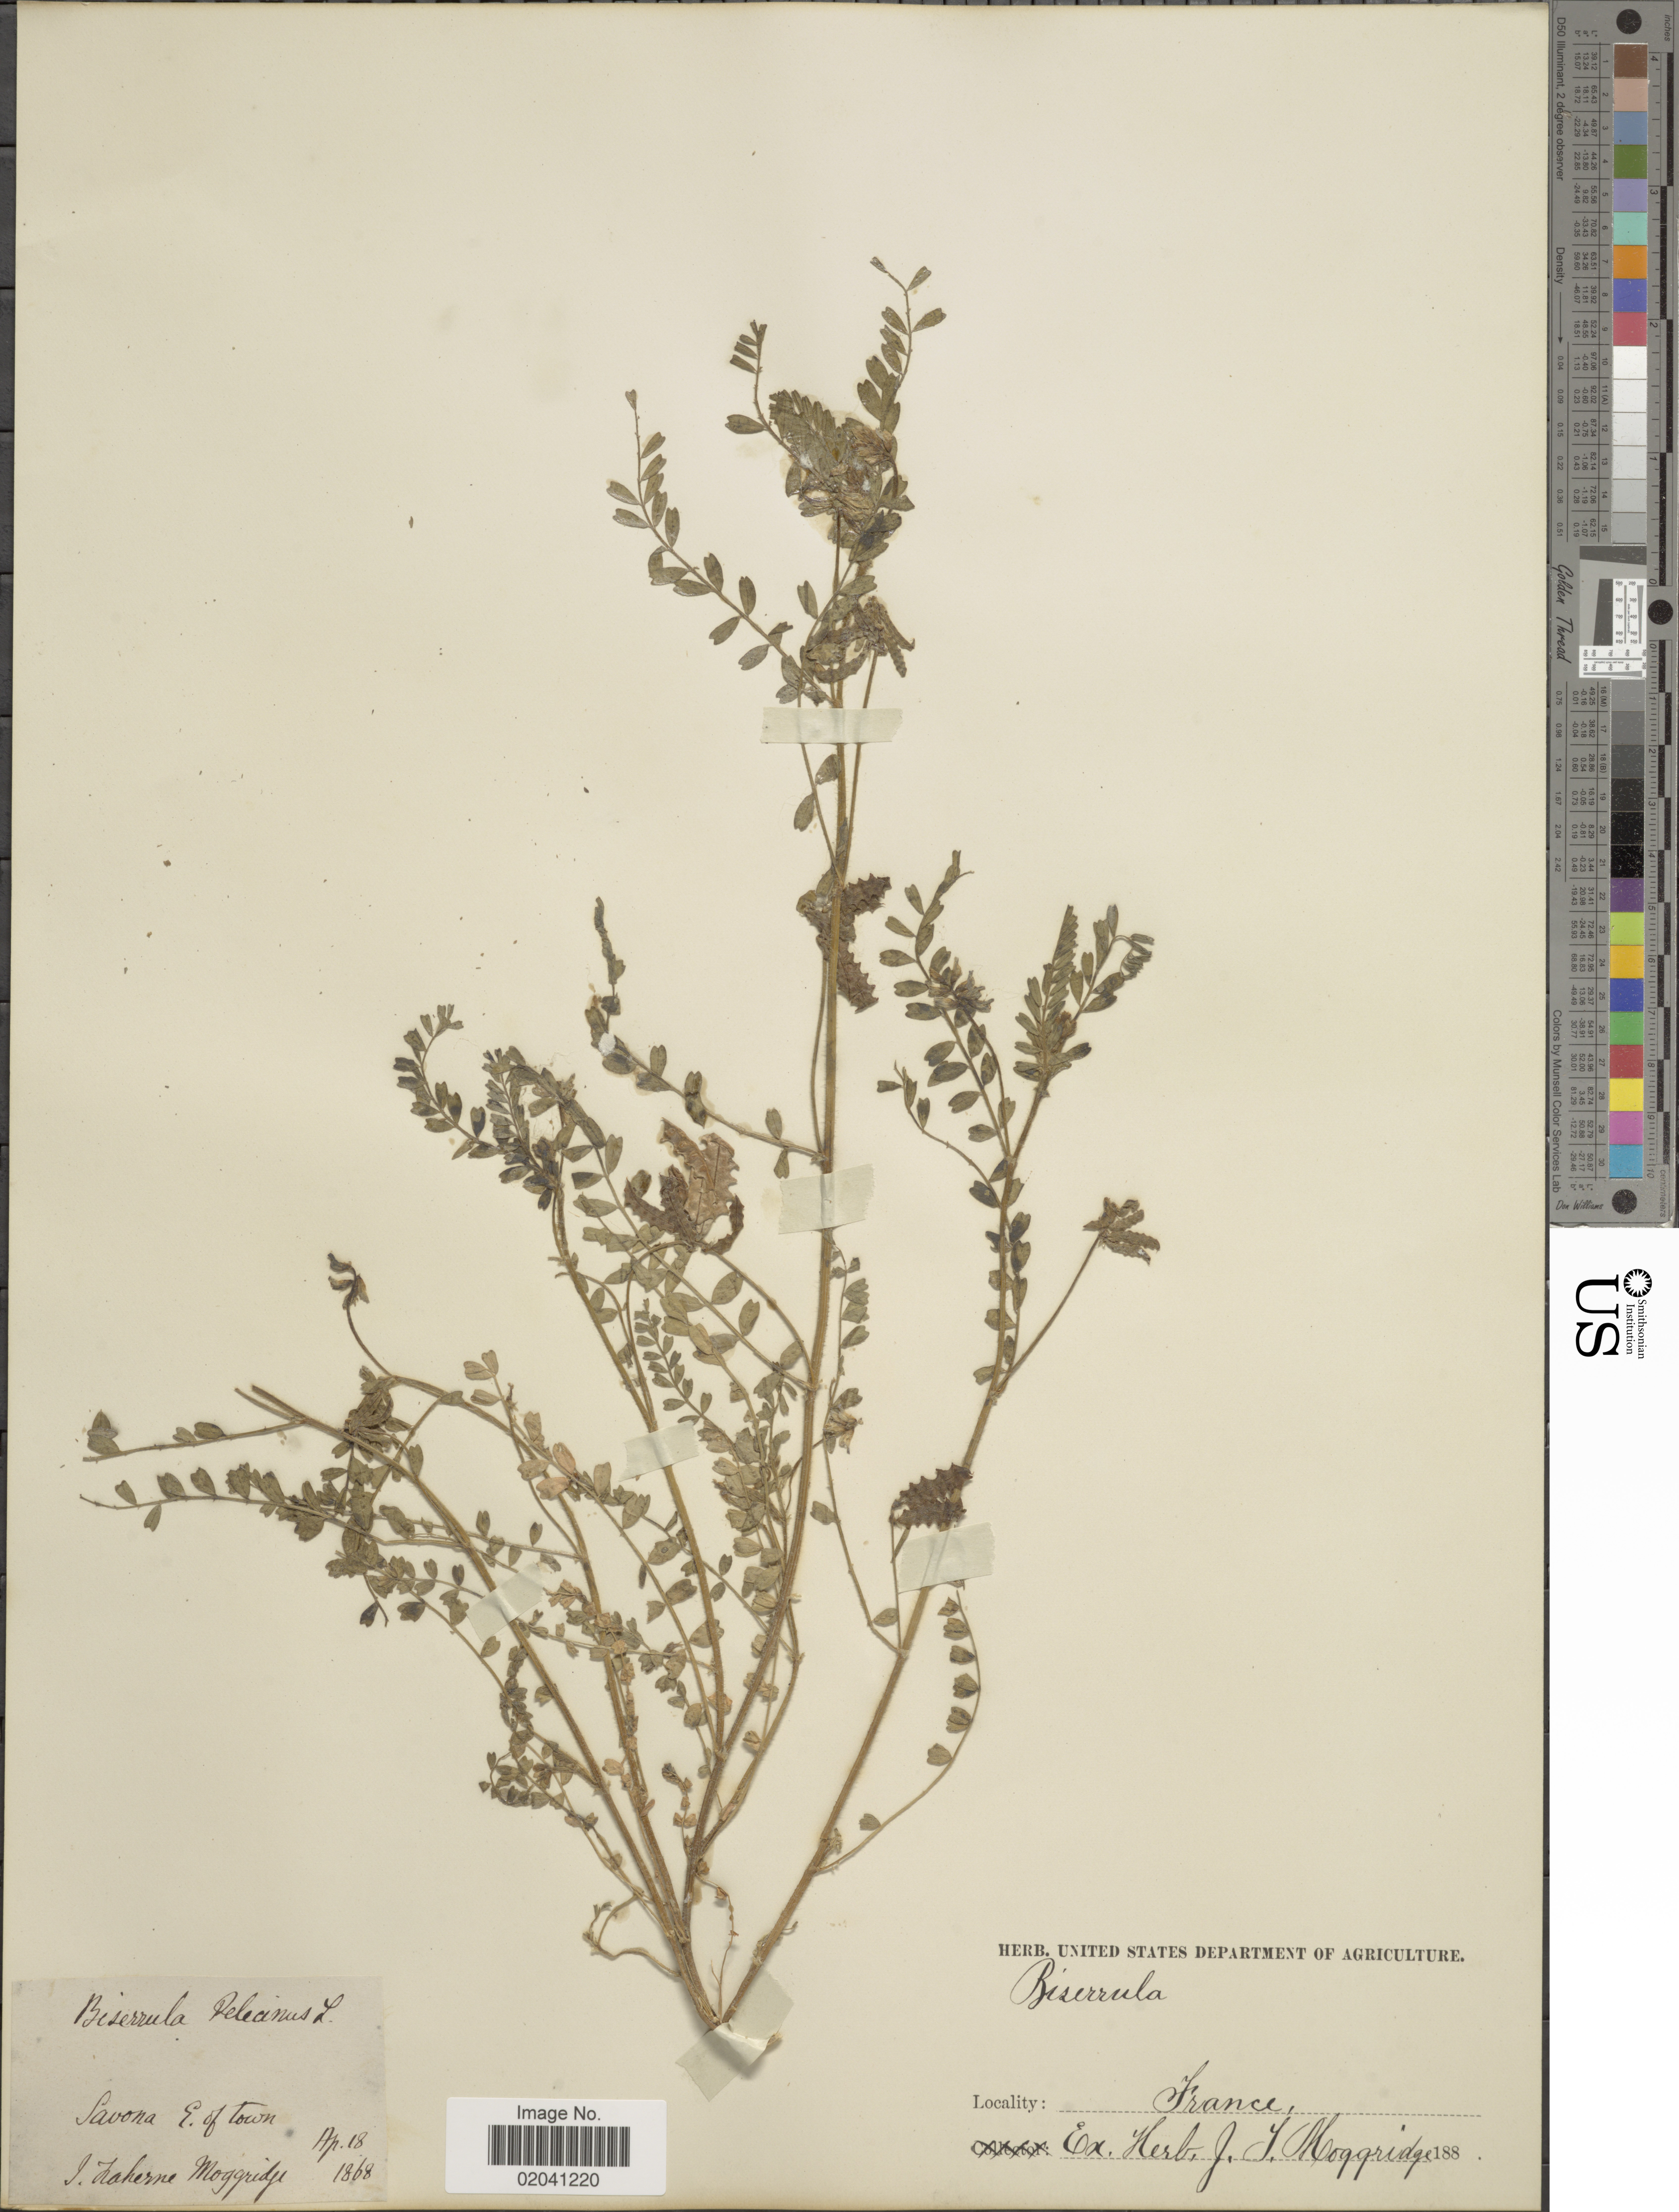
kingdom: Plantae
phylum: Tracheophyta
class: Magnoliopsida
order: Fabales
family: Fabaceae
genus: Biserrula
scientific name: Biserrula pelecinus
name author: L.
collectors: I. Moggridge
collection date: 1868-04-18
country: France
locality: Savona. E. of town